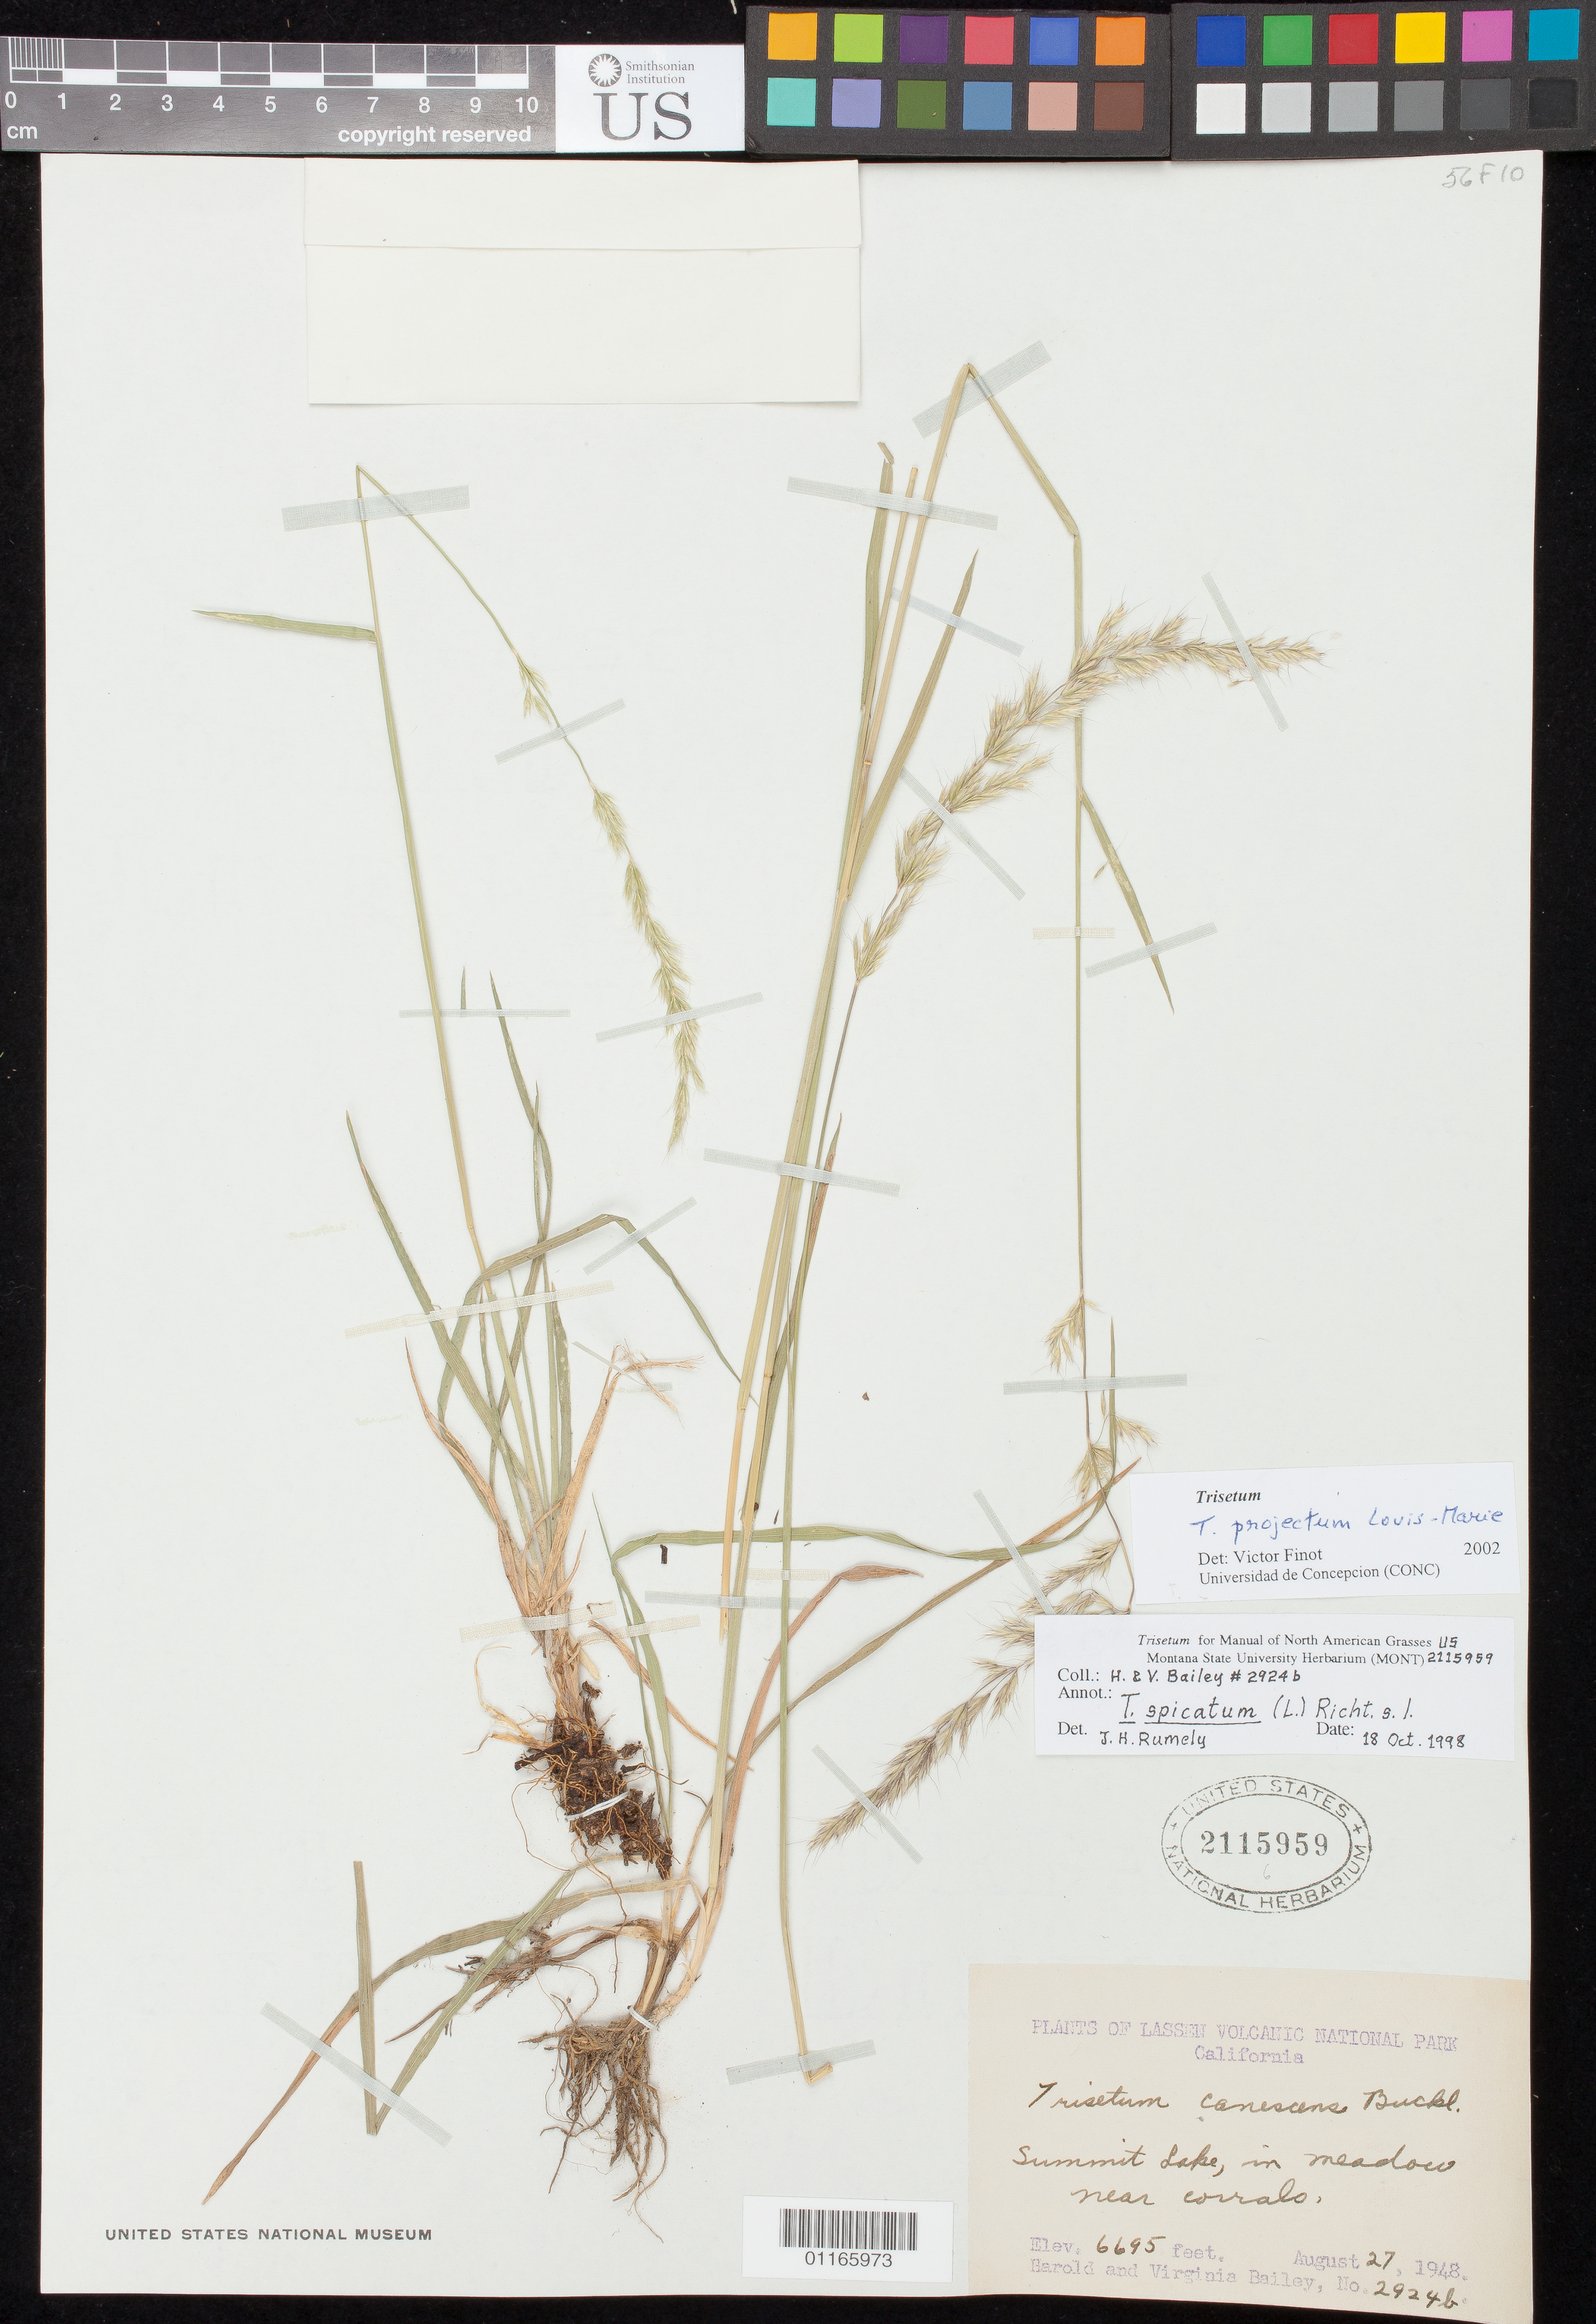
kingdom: Plantae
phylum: Tracheophyta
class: Liliopsida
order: Poales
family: Poaceae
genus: Koeleria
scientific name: Koeleria projecta (Louis-Marie) ined.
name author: (Louis-Marie)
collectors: H. Bailey & V. L. Bailey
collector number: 2924b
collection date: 1948-08-27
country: United States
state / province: California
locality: Lassen Volcanic National Park. Summit Lake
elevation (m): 2041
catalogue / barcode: US 2115959